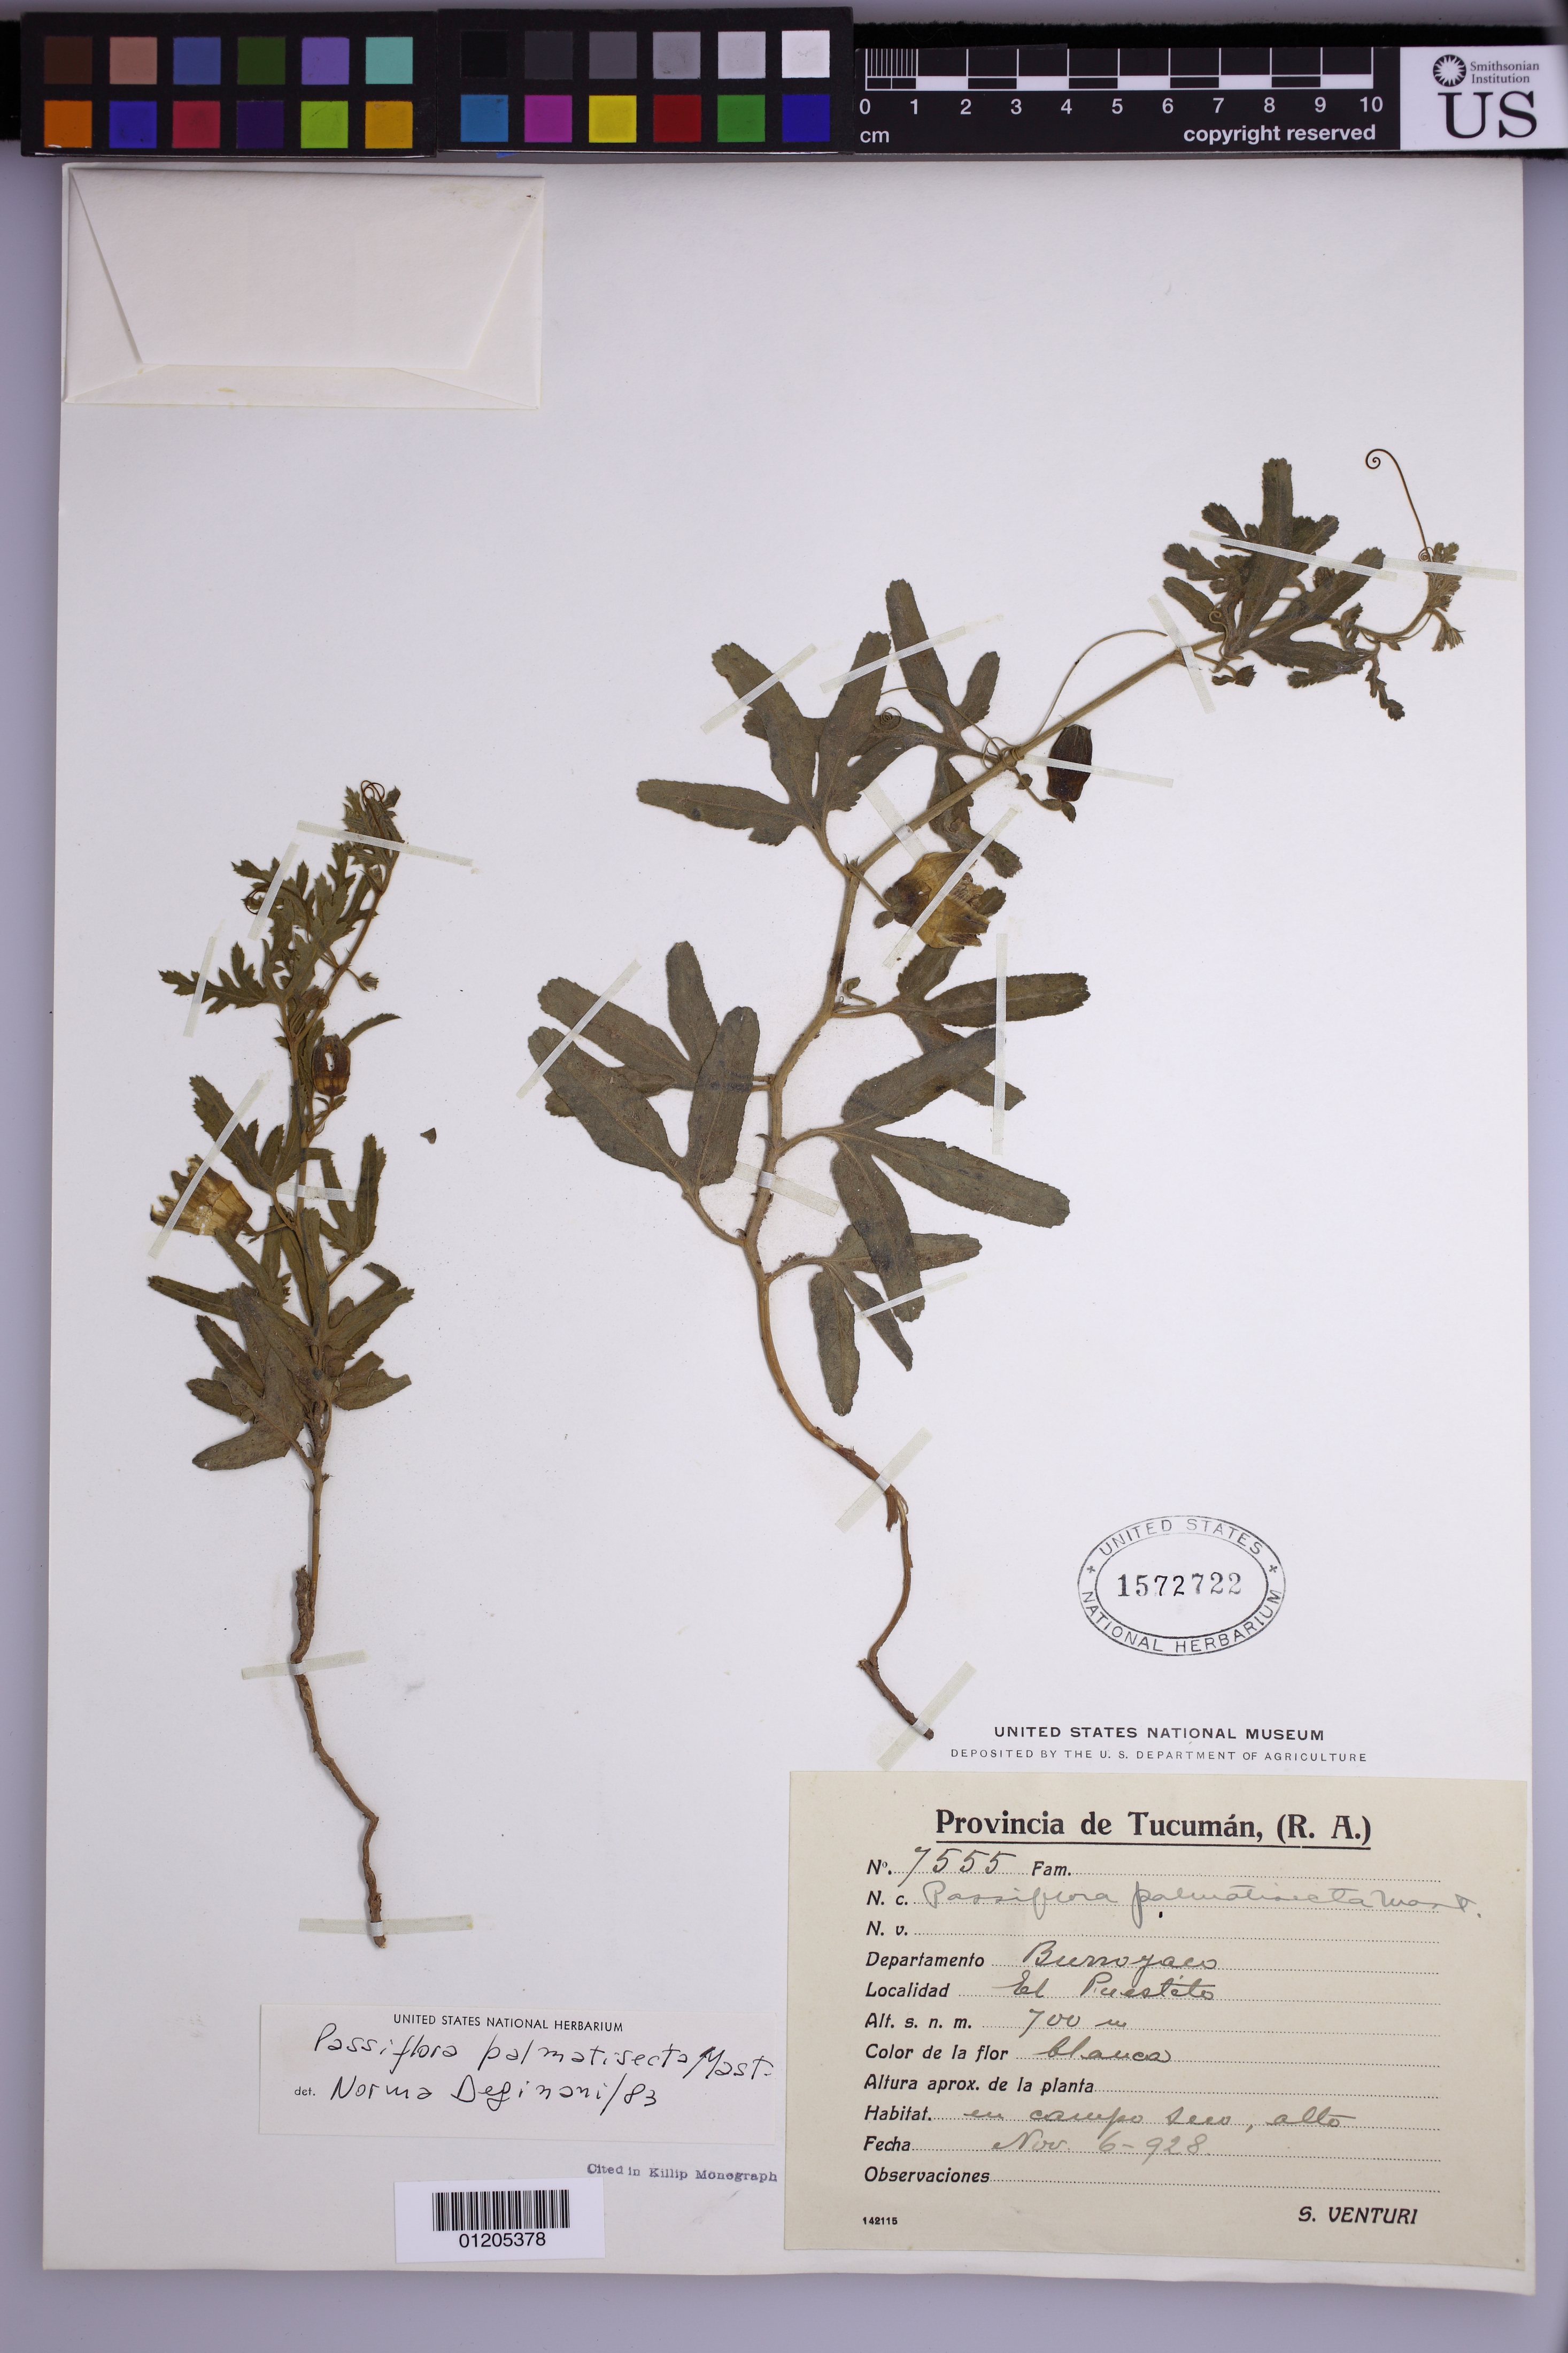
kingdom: Plantae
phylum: Tracheophyta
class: Magnoliopsida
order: Malpighiales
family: Passifloraceae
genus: Passiflora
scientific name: Passiflora palmatisecta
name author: Mast.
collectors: S. Venturi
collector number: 7555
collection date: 1928-11-06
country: Argentina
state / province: Tucuman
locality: Departamento Burroyaco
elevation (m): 700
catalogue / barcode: US 1572722